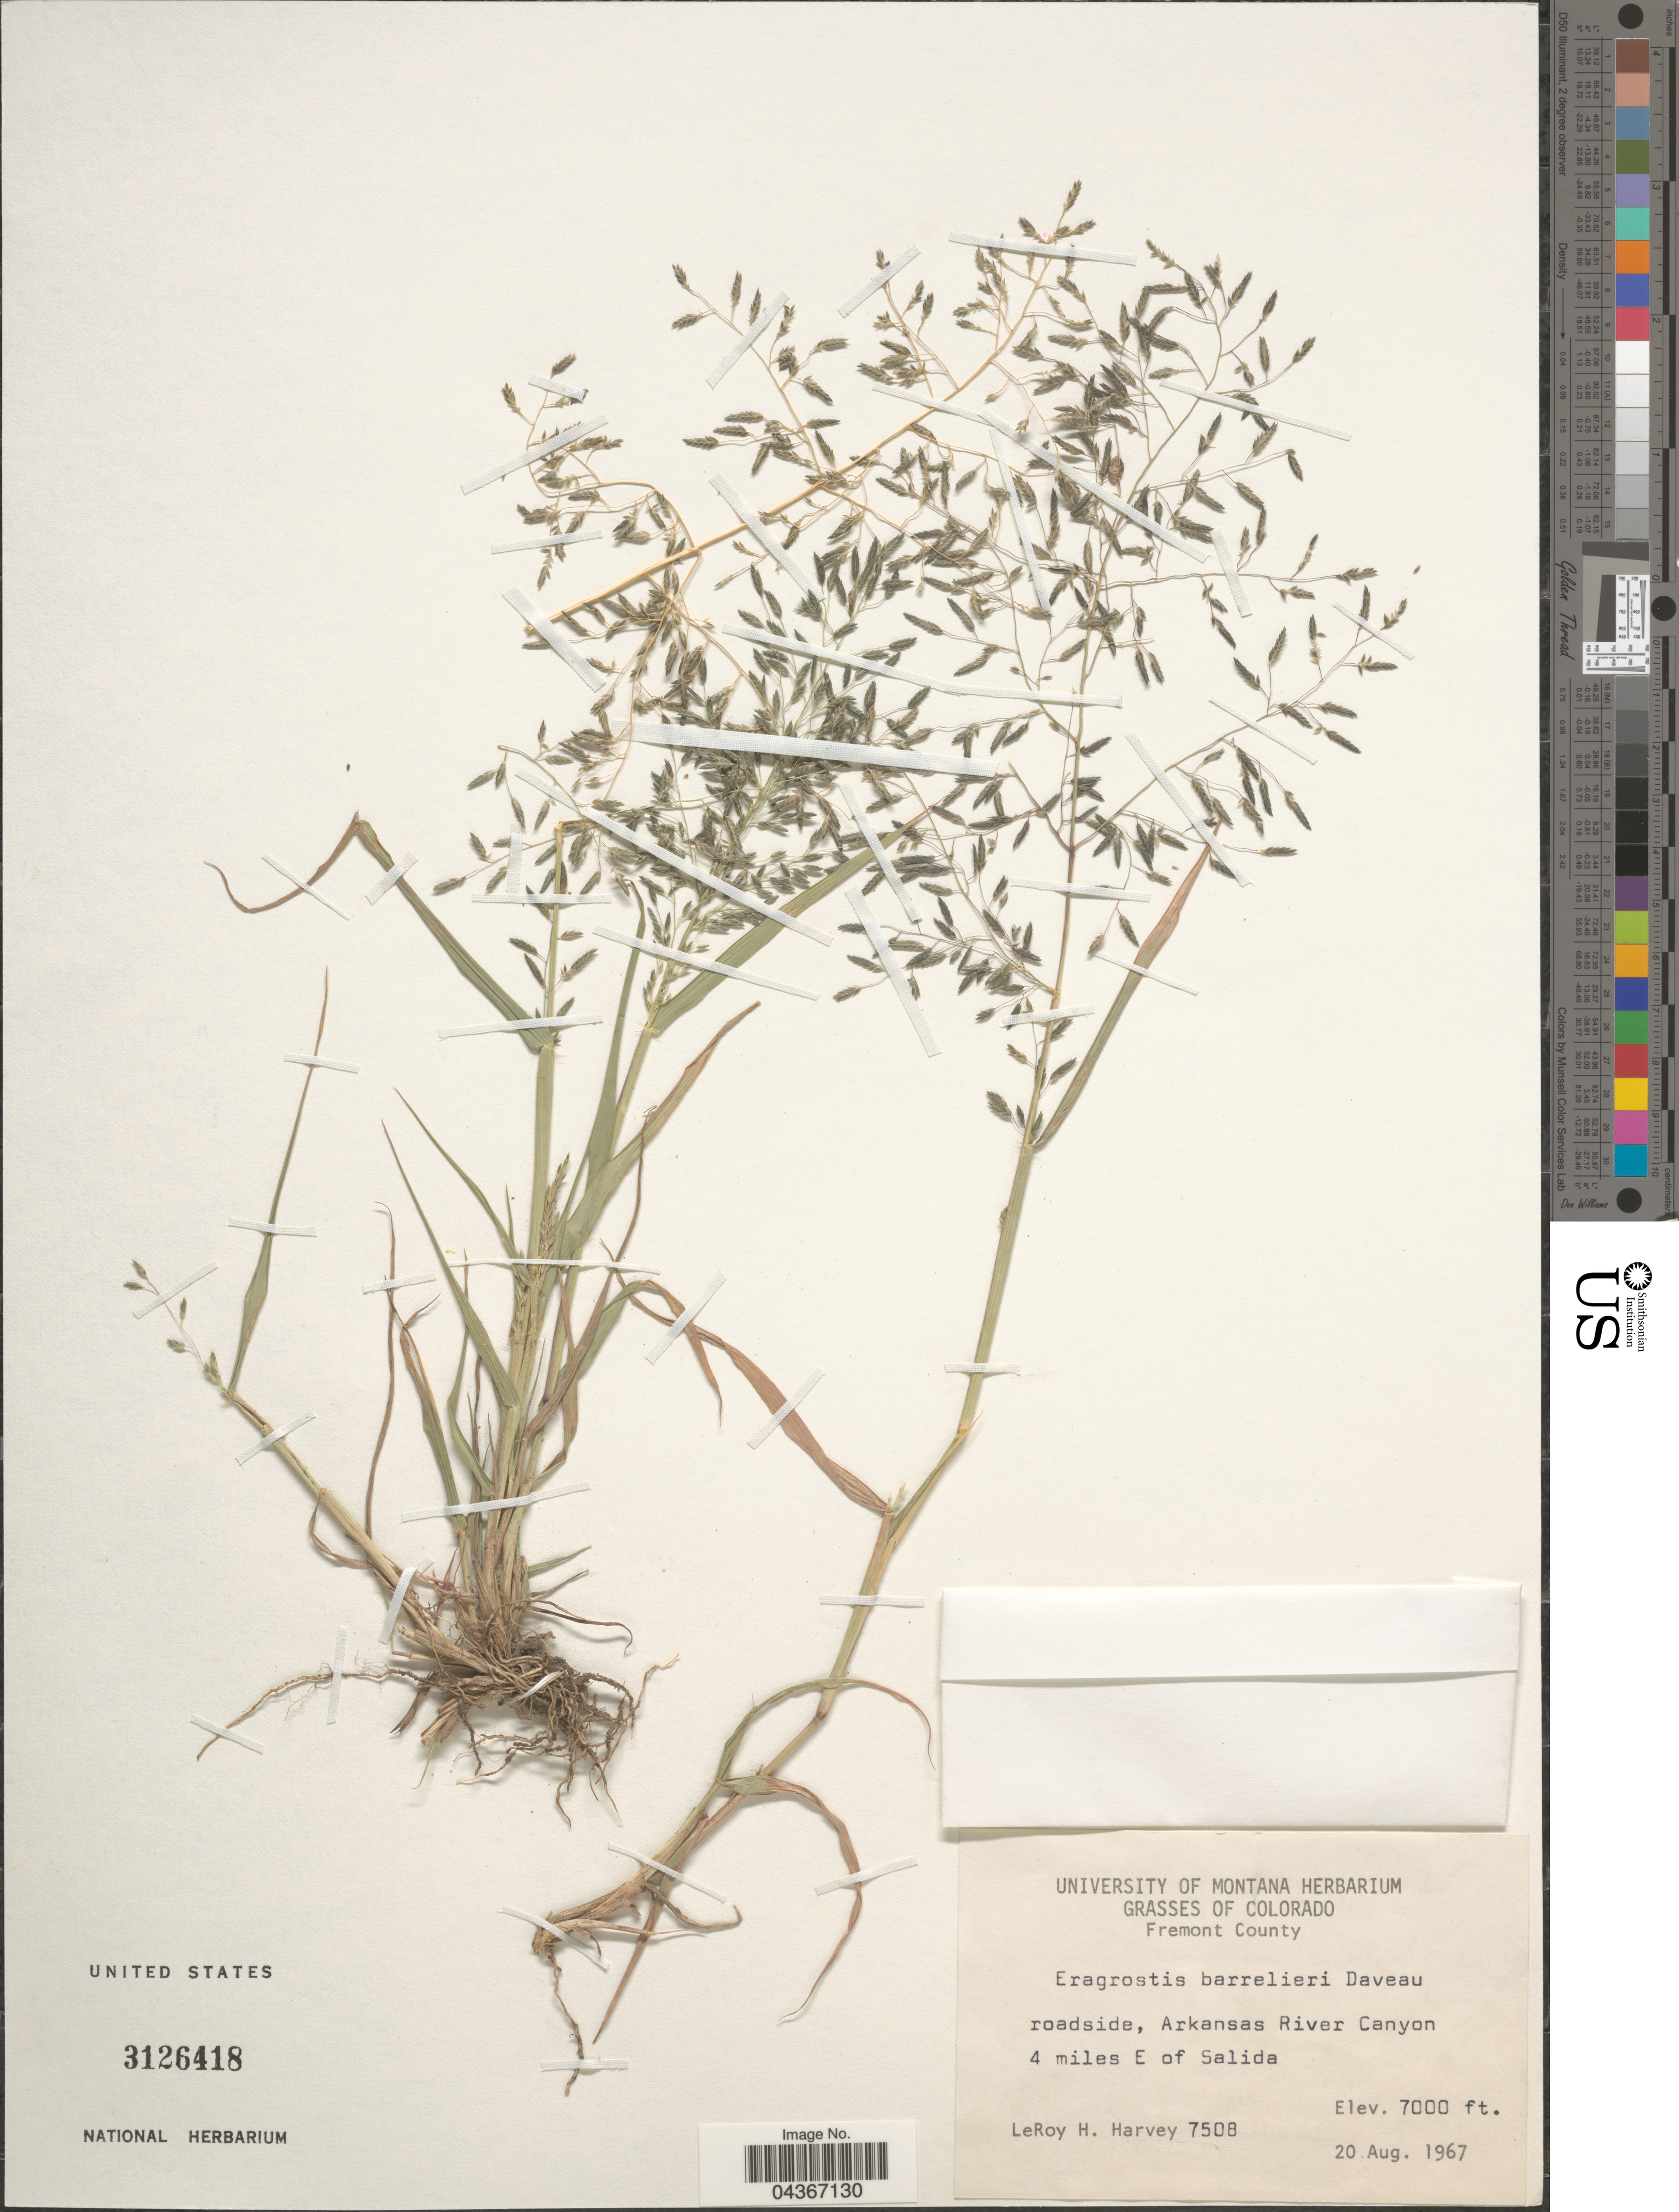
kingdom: Plantae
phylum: Tracheophyta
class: Liliopsida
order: Poales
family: Poaceae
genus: Eragrostis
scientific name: Eragrostis barrelieri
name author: Daveau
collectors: L. H. Harvey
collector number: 7508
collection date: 1967-08-20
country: United States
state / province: Colorado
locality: Fremont County. Roadside, Arkansas River Canyon 4 miles E of Salida.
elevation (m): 2134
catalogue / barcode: US 3126418